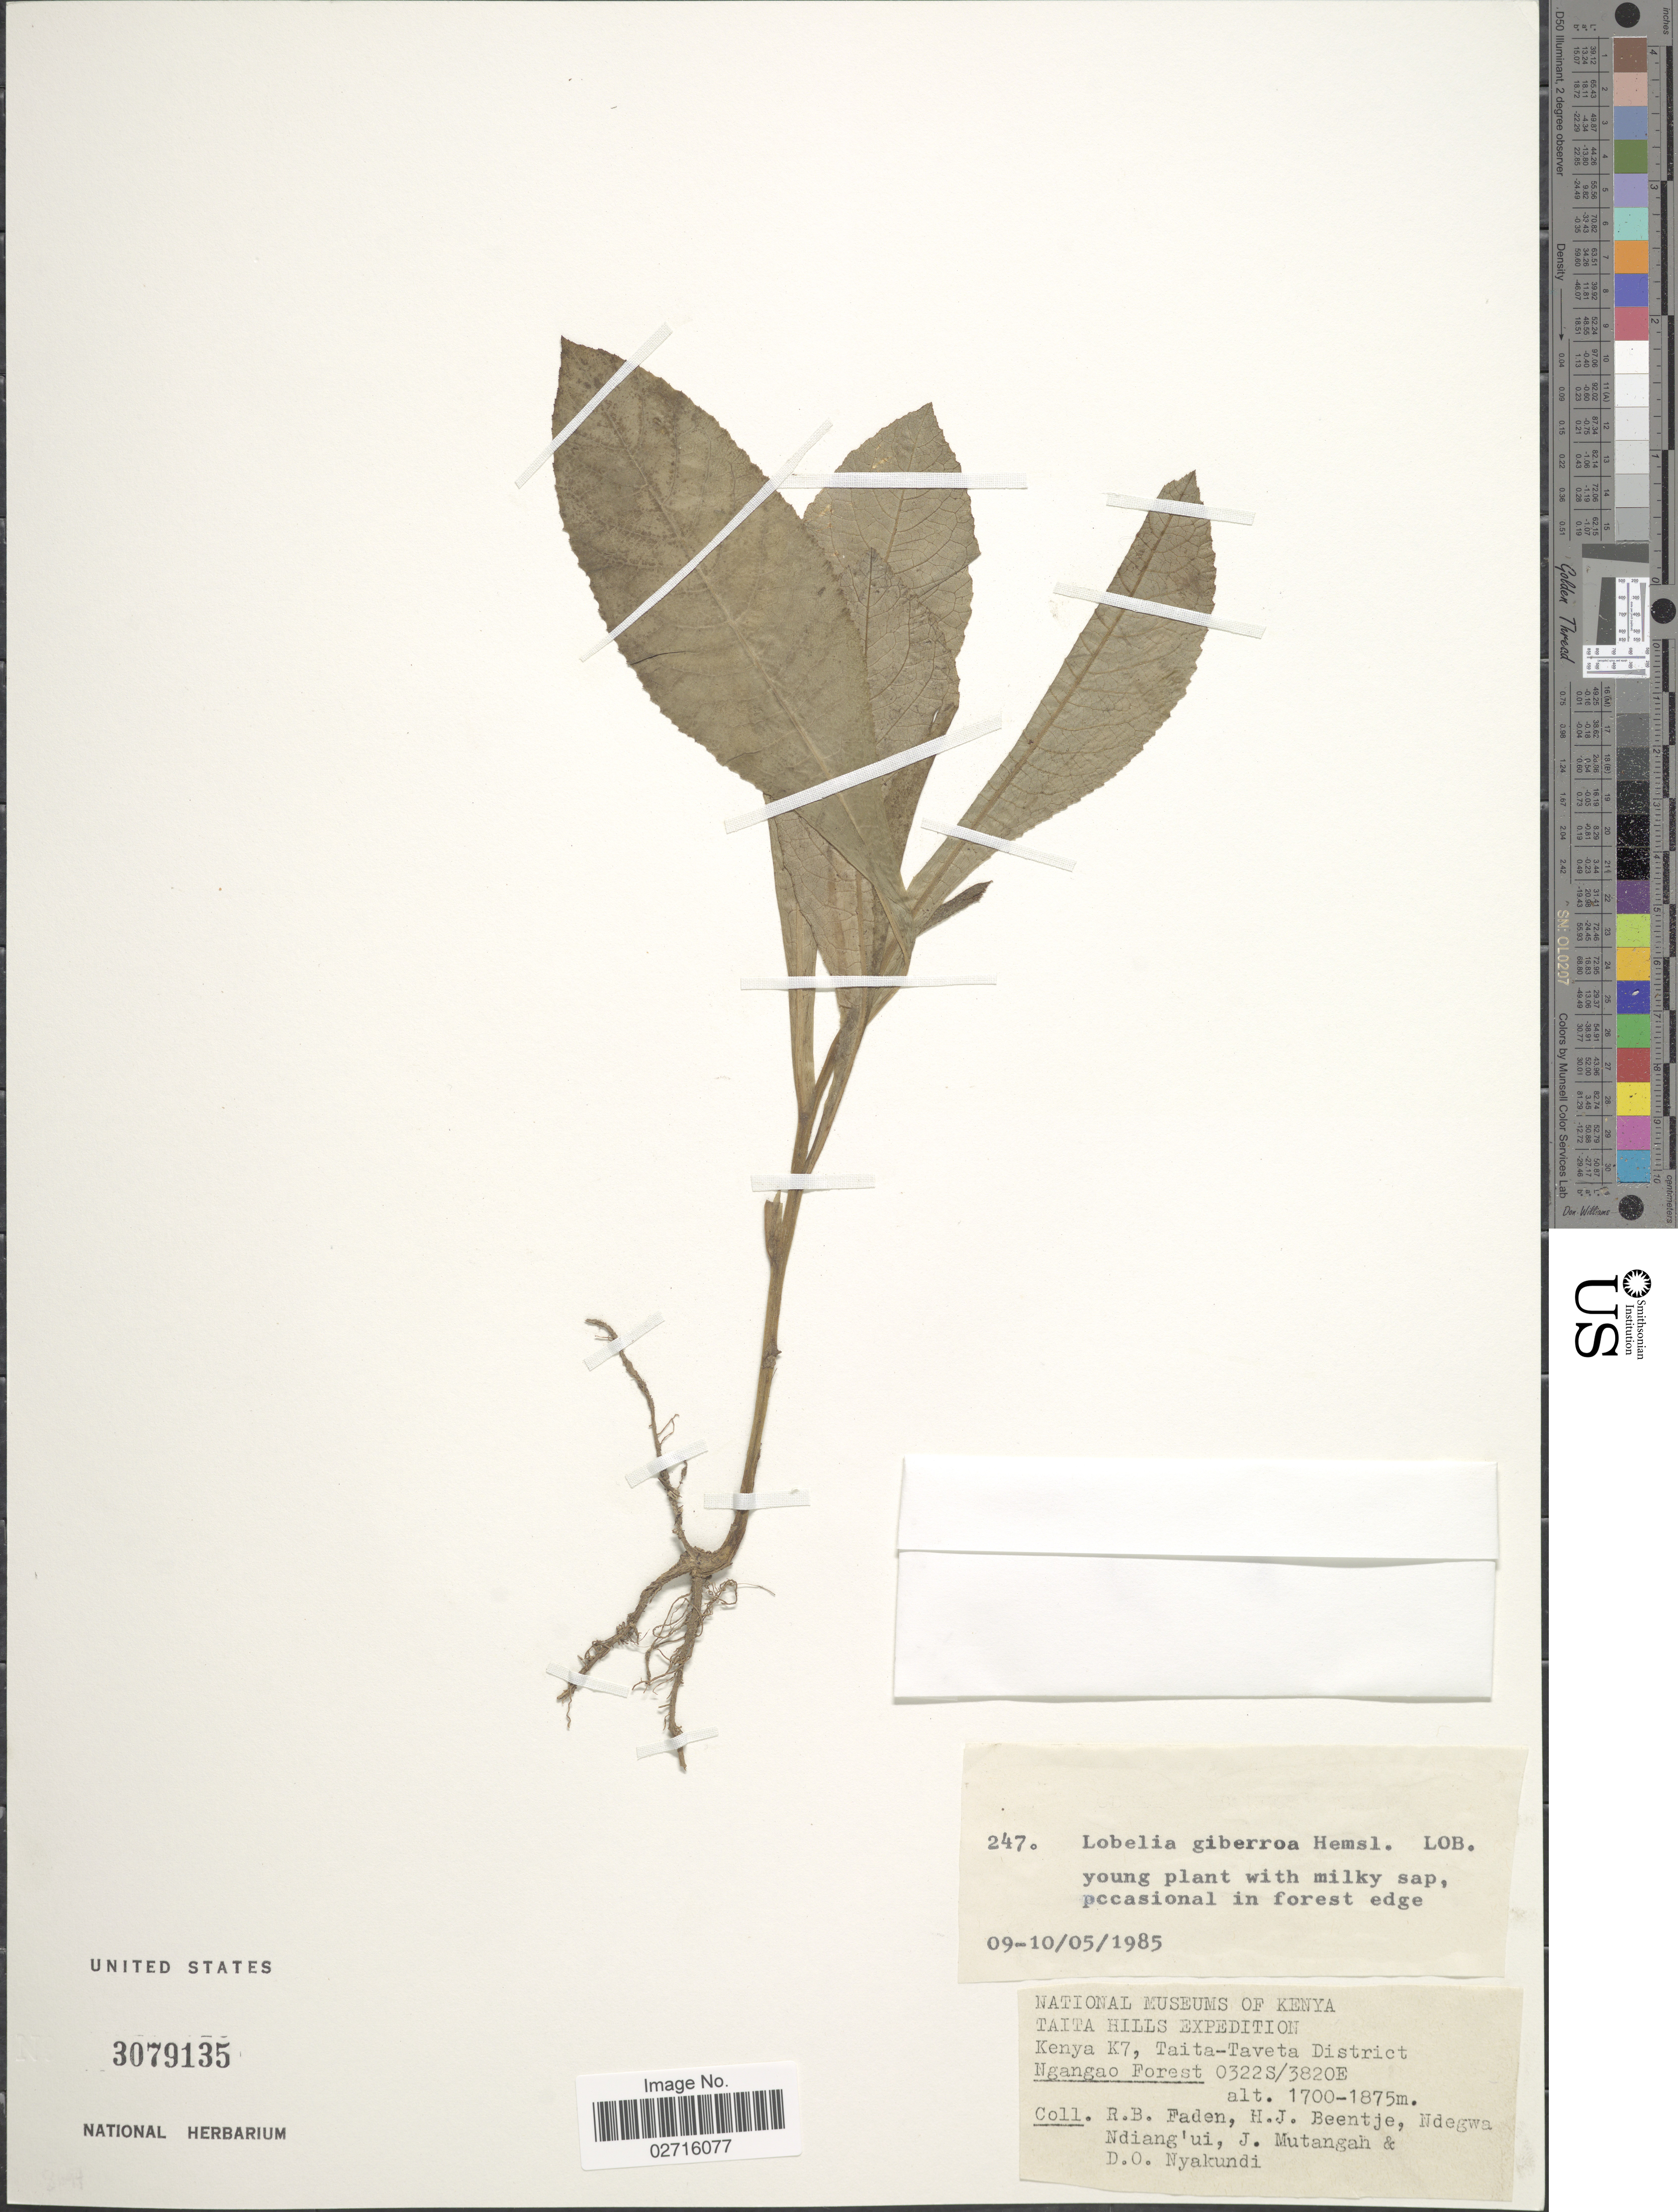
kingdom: Plantae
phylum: Tracheophyta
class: Magnoliopsida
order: Asterales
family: Campanulaceae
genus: Lobelia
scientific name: Lobelia giberroa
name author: Hemsl.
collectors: R. B. Faden, H. J. Beentje, Ndegwa Ndiang'ui, J. Mutangah & D. Nyakundi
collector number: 247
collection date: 1985-05-09/1985-05-10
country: Kenya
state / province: Taita Taveta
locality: Taita Hills, K7, Taita-Taveta District, Ngangao Forest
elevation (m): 1700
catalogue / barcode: US 3079135